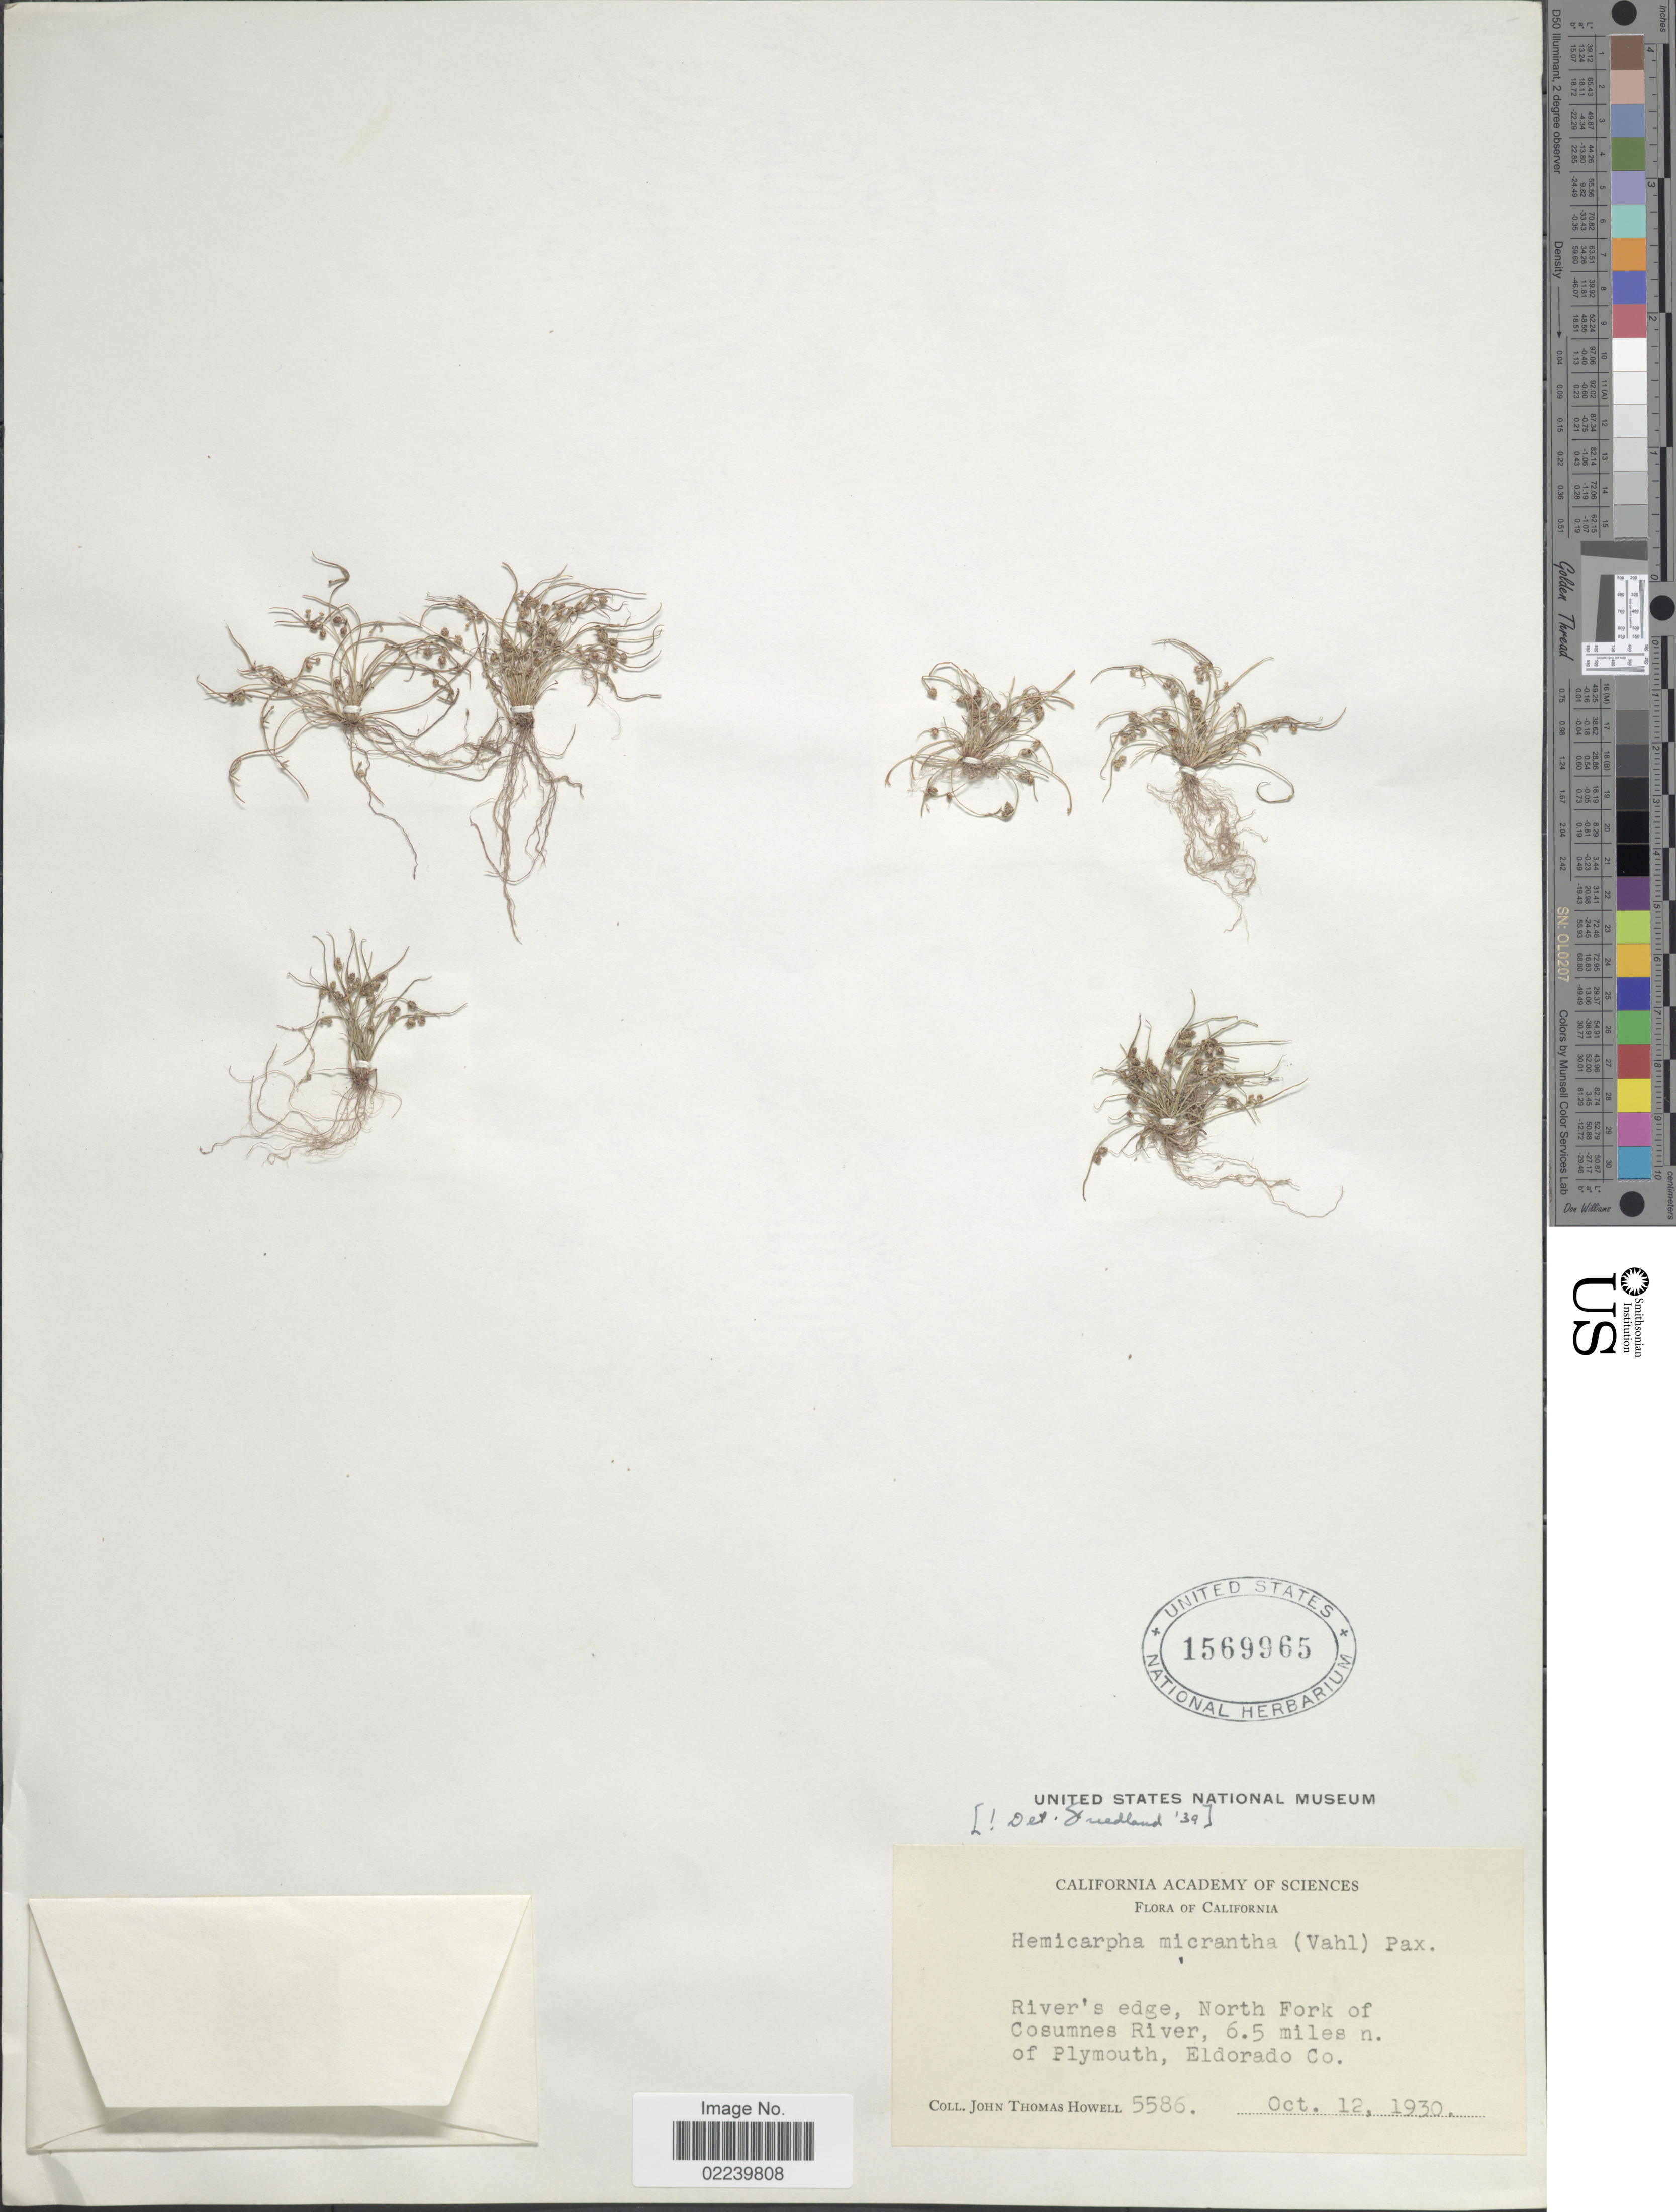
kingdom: Plantae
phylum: Tracheophyta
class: Liliopsida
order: Poales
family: Cyperaceae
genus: Cyperus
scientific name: Cyperus subsquarrosus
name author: (Muhl.) Bauters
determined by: Strong, M. T., (US), Smithsonian Institution - National Museum of Natural History (UNITED STATES)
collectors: J. T. Howell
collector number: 5586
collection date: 1930-10-12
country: United States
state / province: California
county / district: El Dorado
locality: River's edge, North Fork of Cosumnes River, 6.5 miles n. of Plymouth, Eldorado Co.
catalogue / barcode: US 1569965